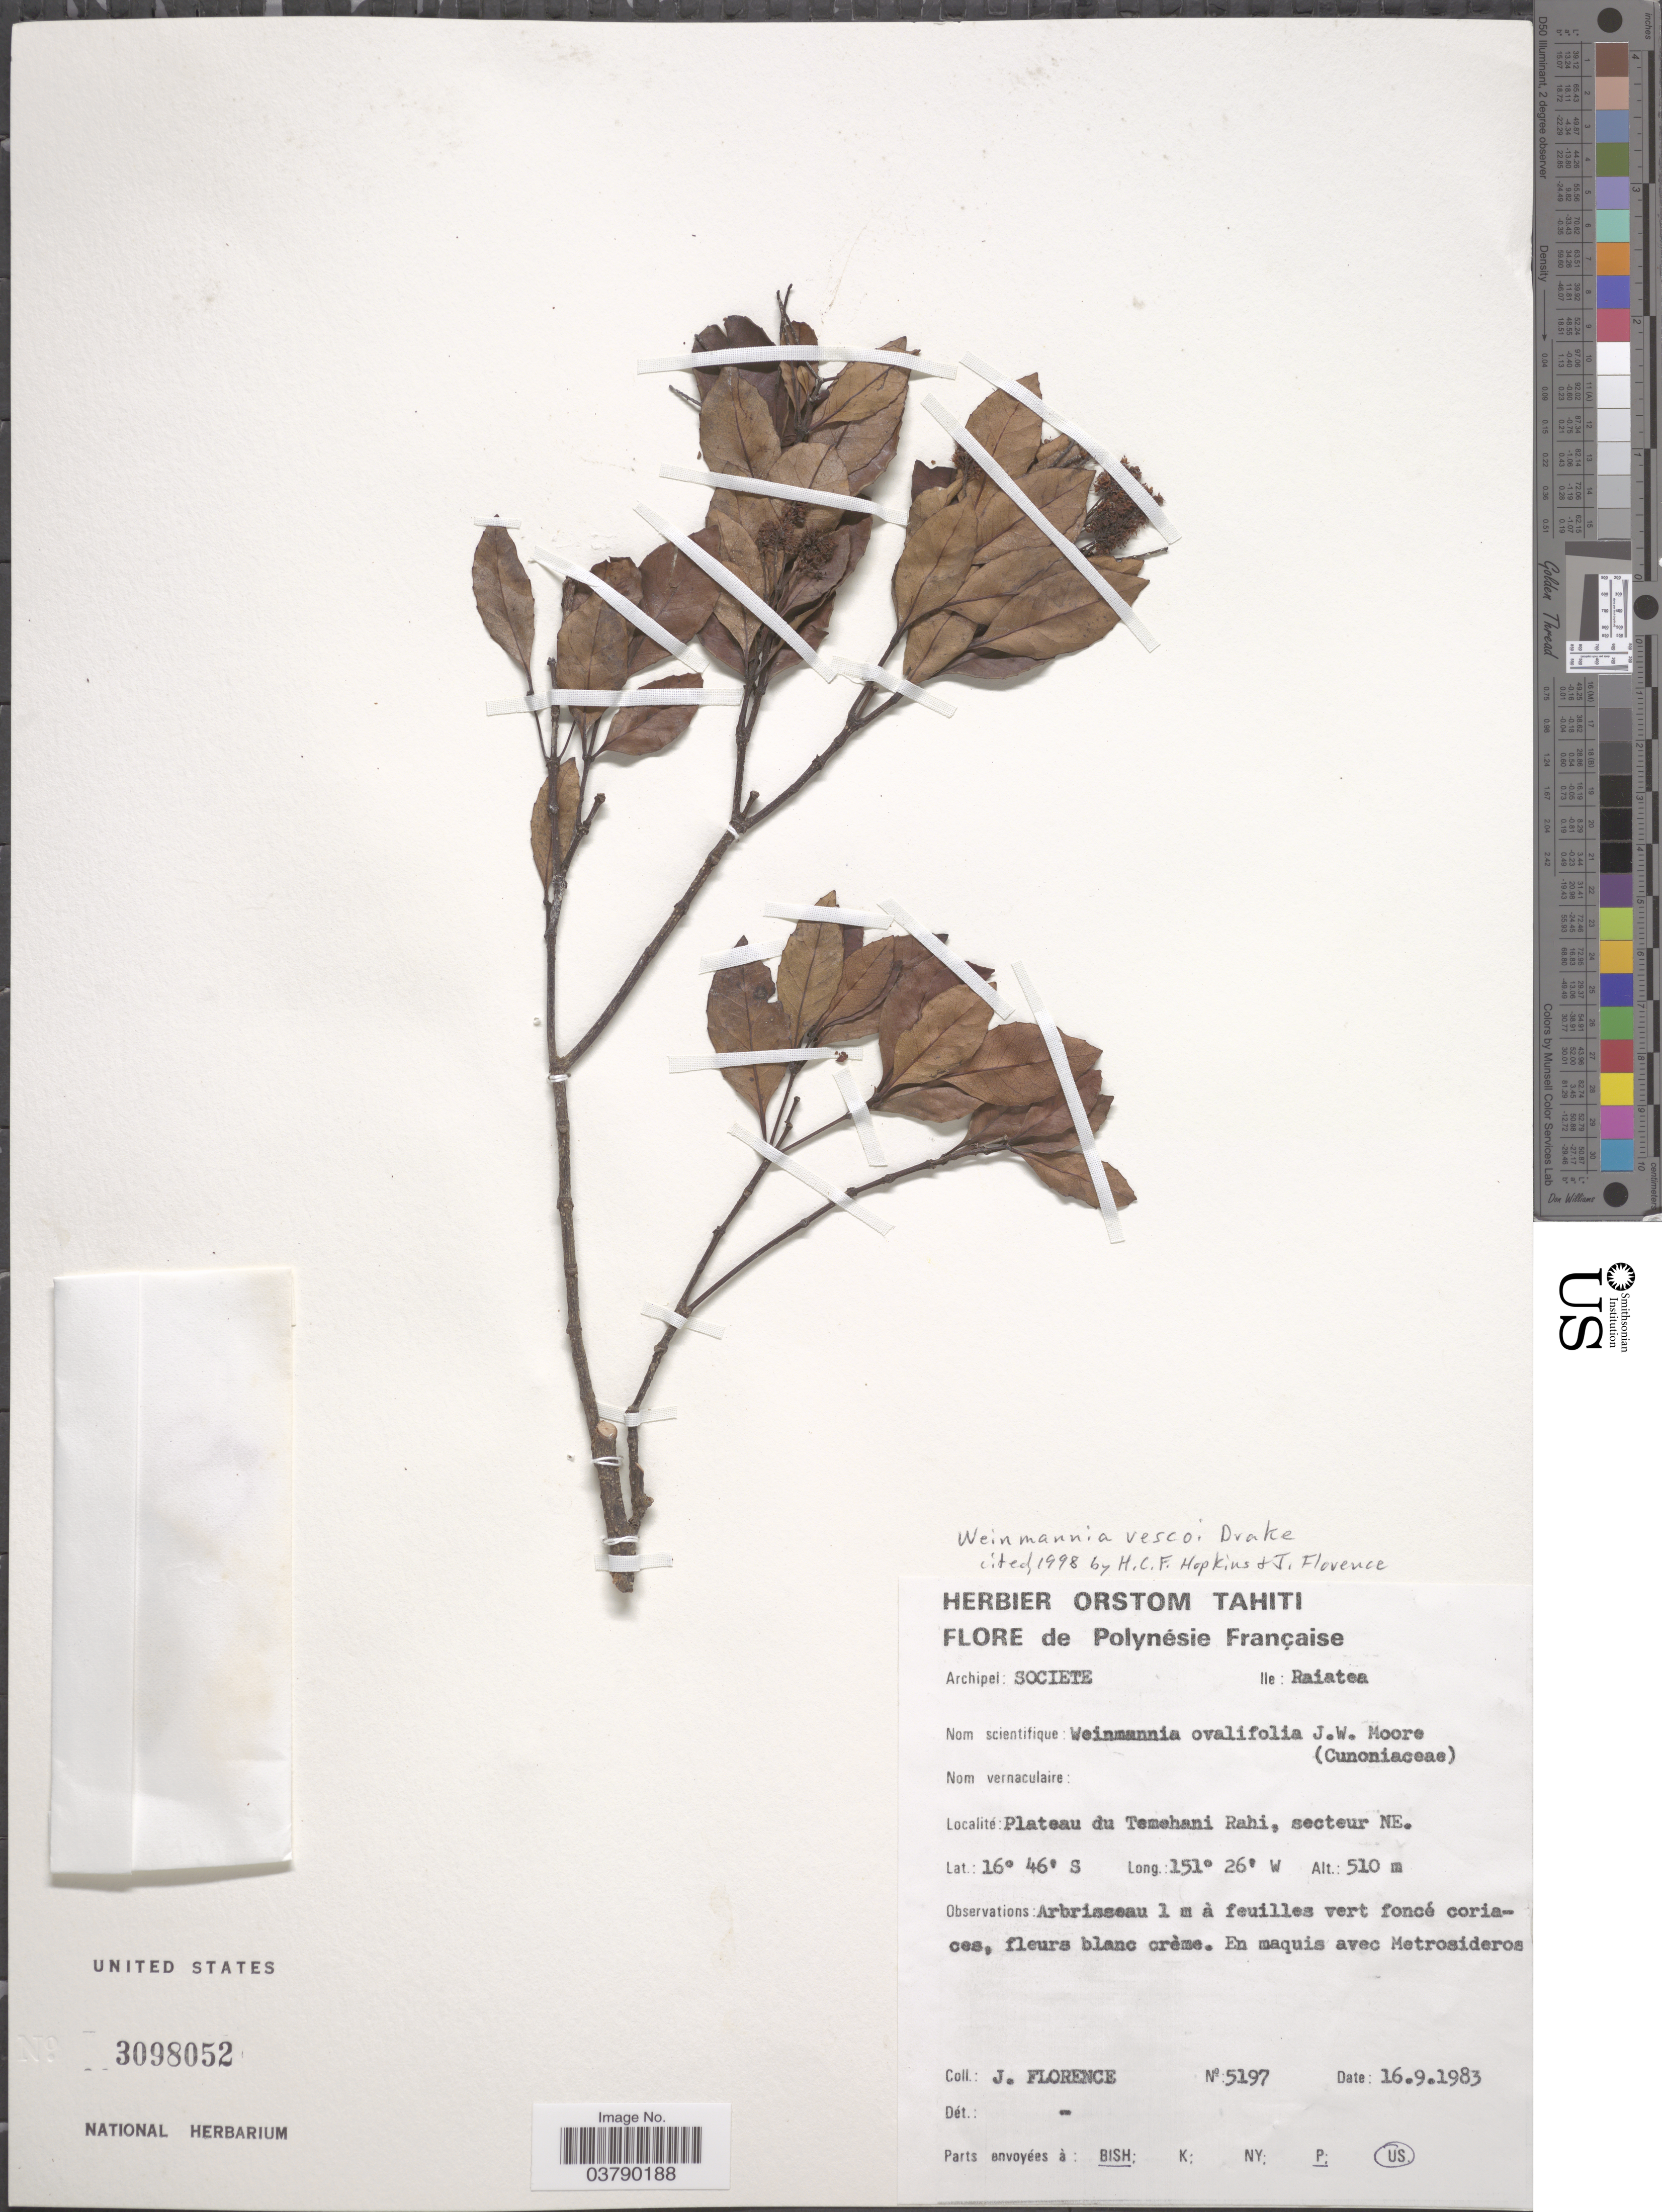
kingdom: Plantae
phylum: Tracheophyta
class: Magnoliopsida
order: Oxalidales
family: Cunoniaceae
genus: Pterophylla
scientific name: Pterophylla vescoi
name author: (Drake) Pillon & H.C. Hopkins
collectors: J. Florence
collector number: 5197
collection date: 1983-09-16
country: French Polynesia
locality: Polynésie Française. Archipel: Societe. Ile: Raiatea. Plateau du Temehani Rani, secteur NE.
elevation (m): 510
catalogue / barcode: US 3098052